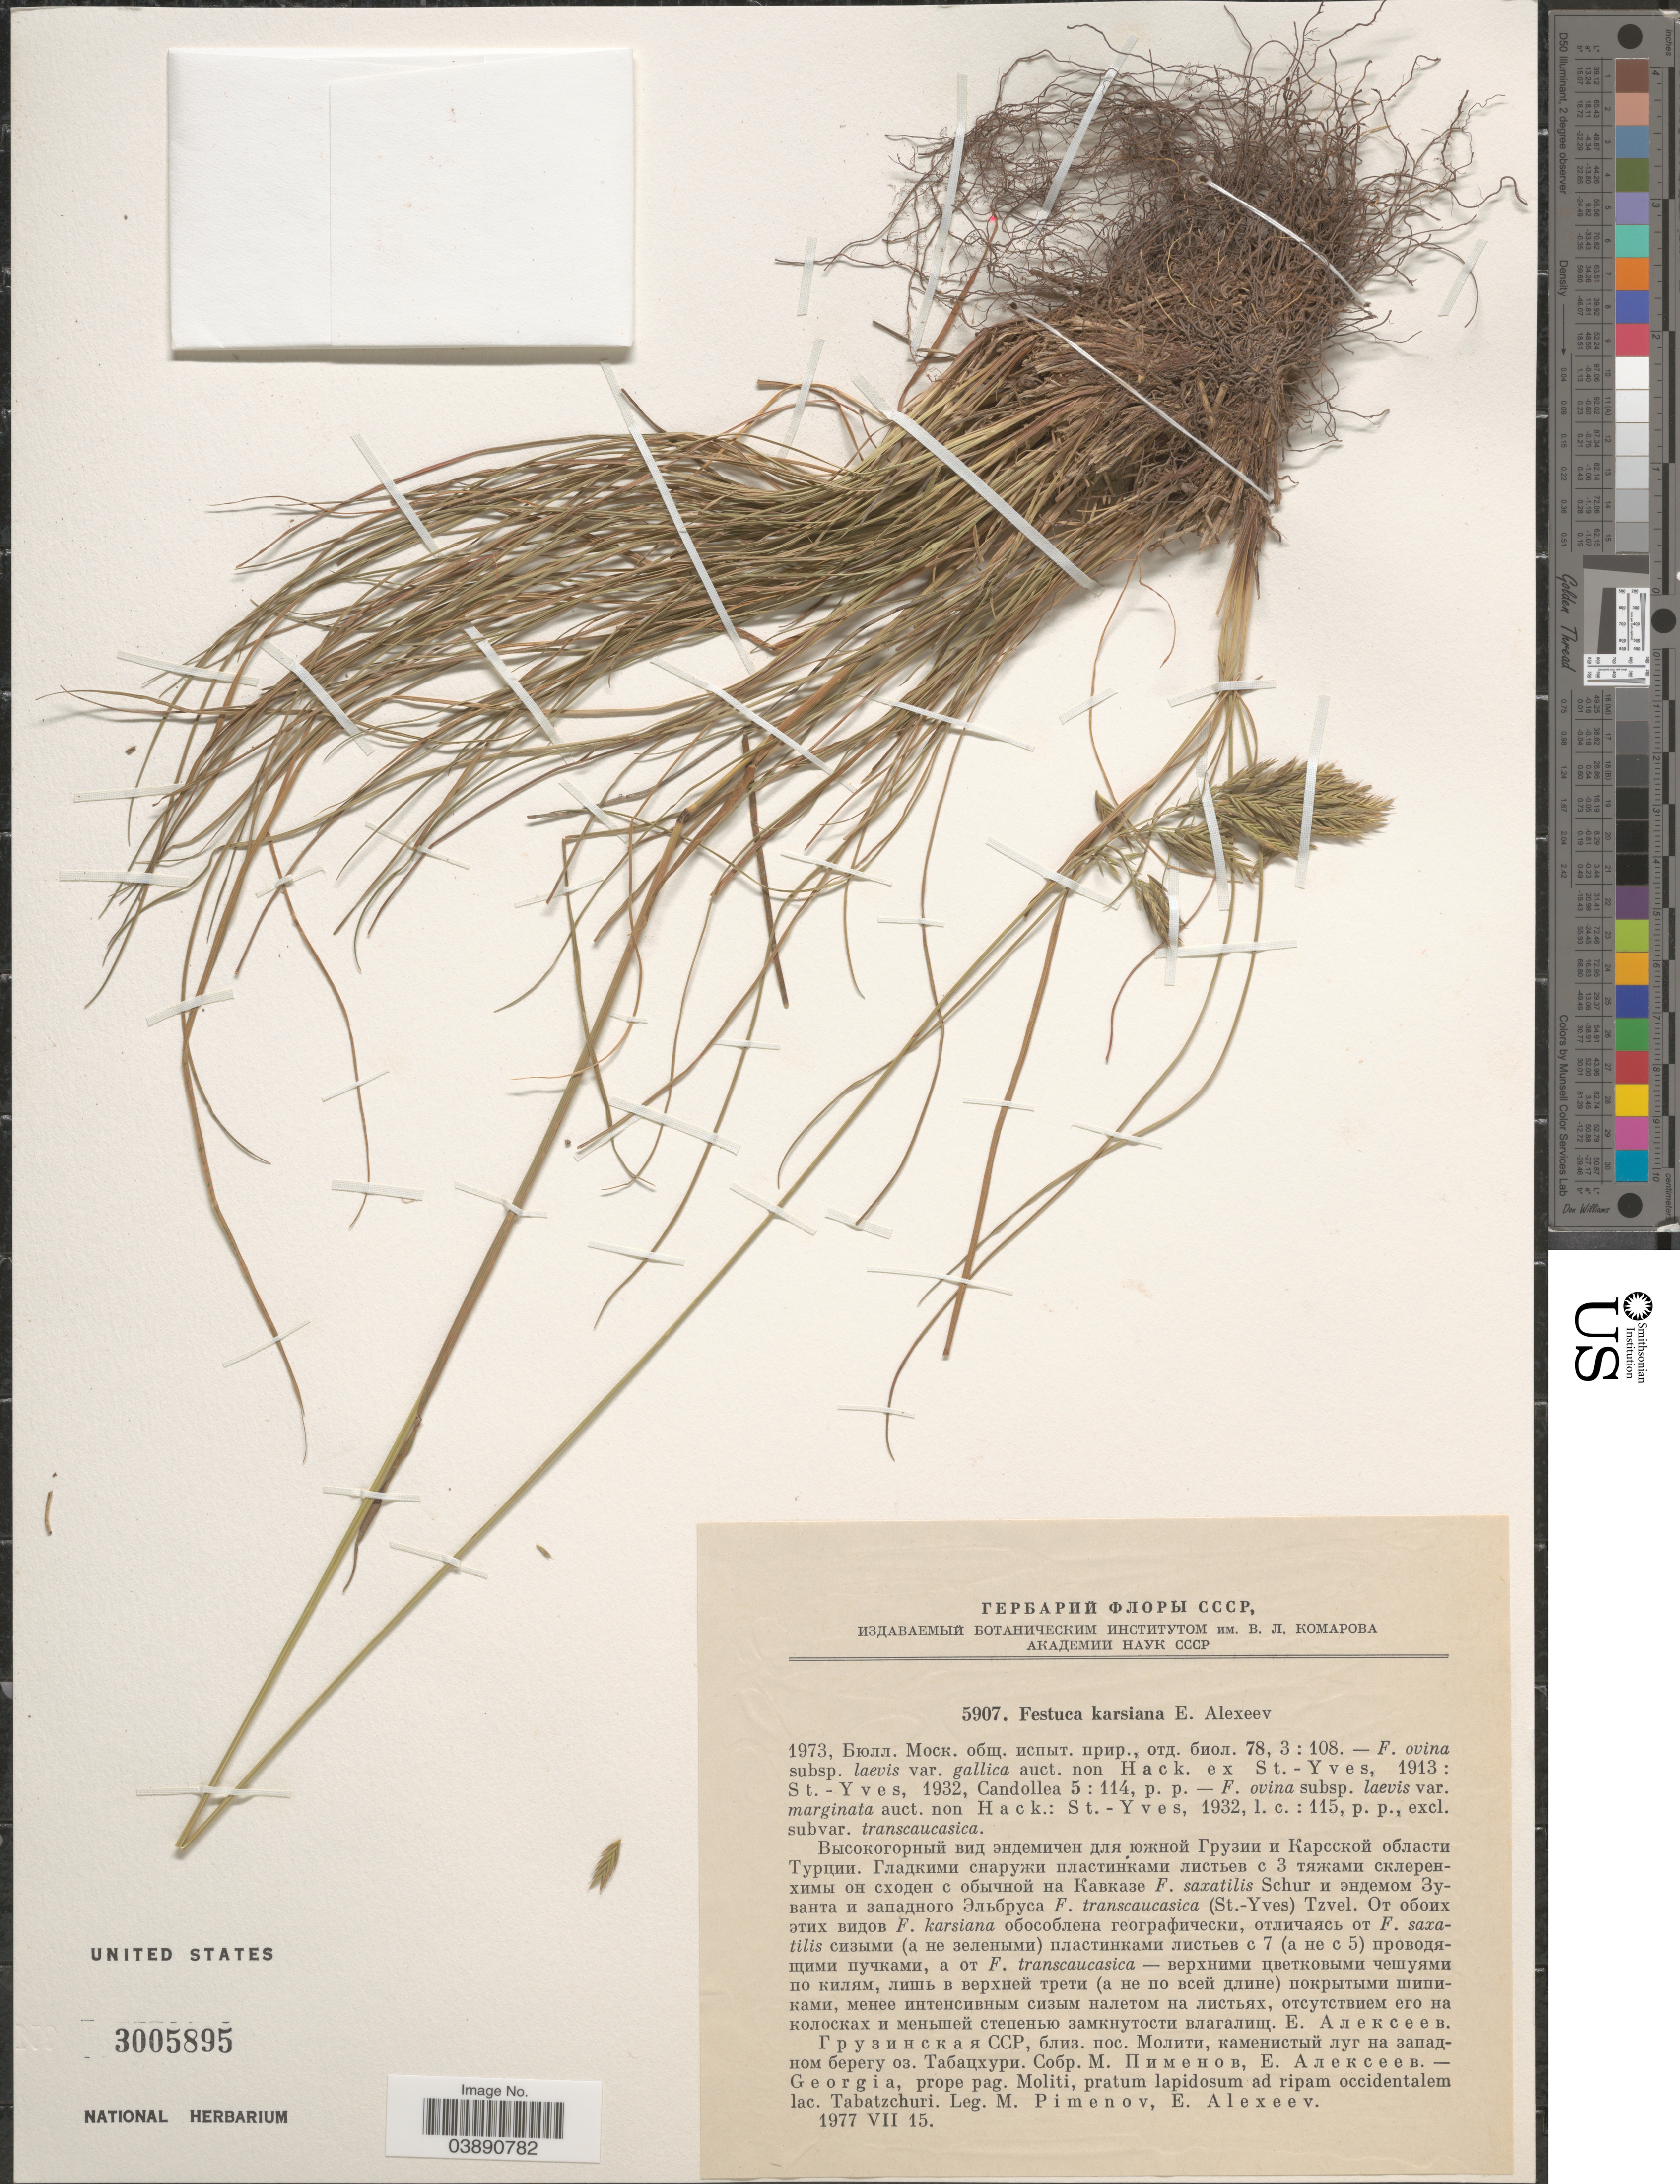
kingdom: Plantae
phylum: Tracheophyta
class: Liliopsida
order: Poales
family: Poaceae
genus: Festuca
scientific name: Festuca karsiana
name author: E.B. Alexeev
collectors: M. Pimenov & E. B. Alexeev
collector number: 5907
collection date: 1977-07-15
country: Georgia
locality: Prope pag. Moliti, pratum lapidosum ad ripam occidentalem lac. Tabatzchuri.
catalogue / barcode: US 3005895